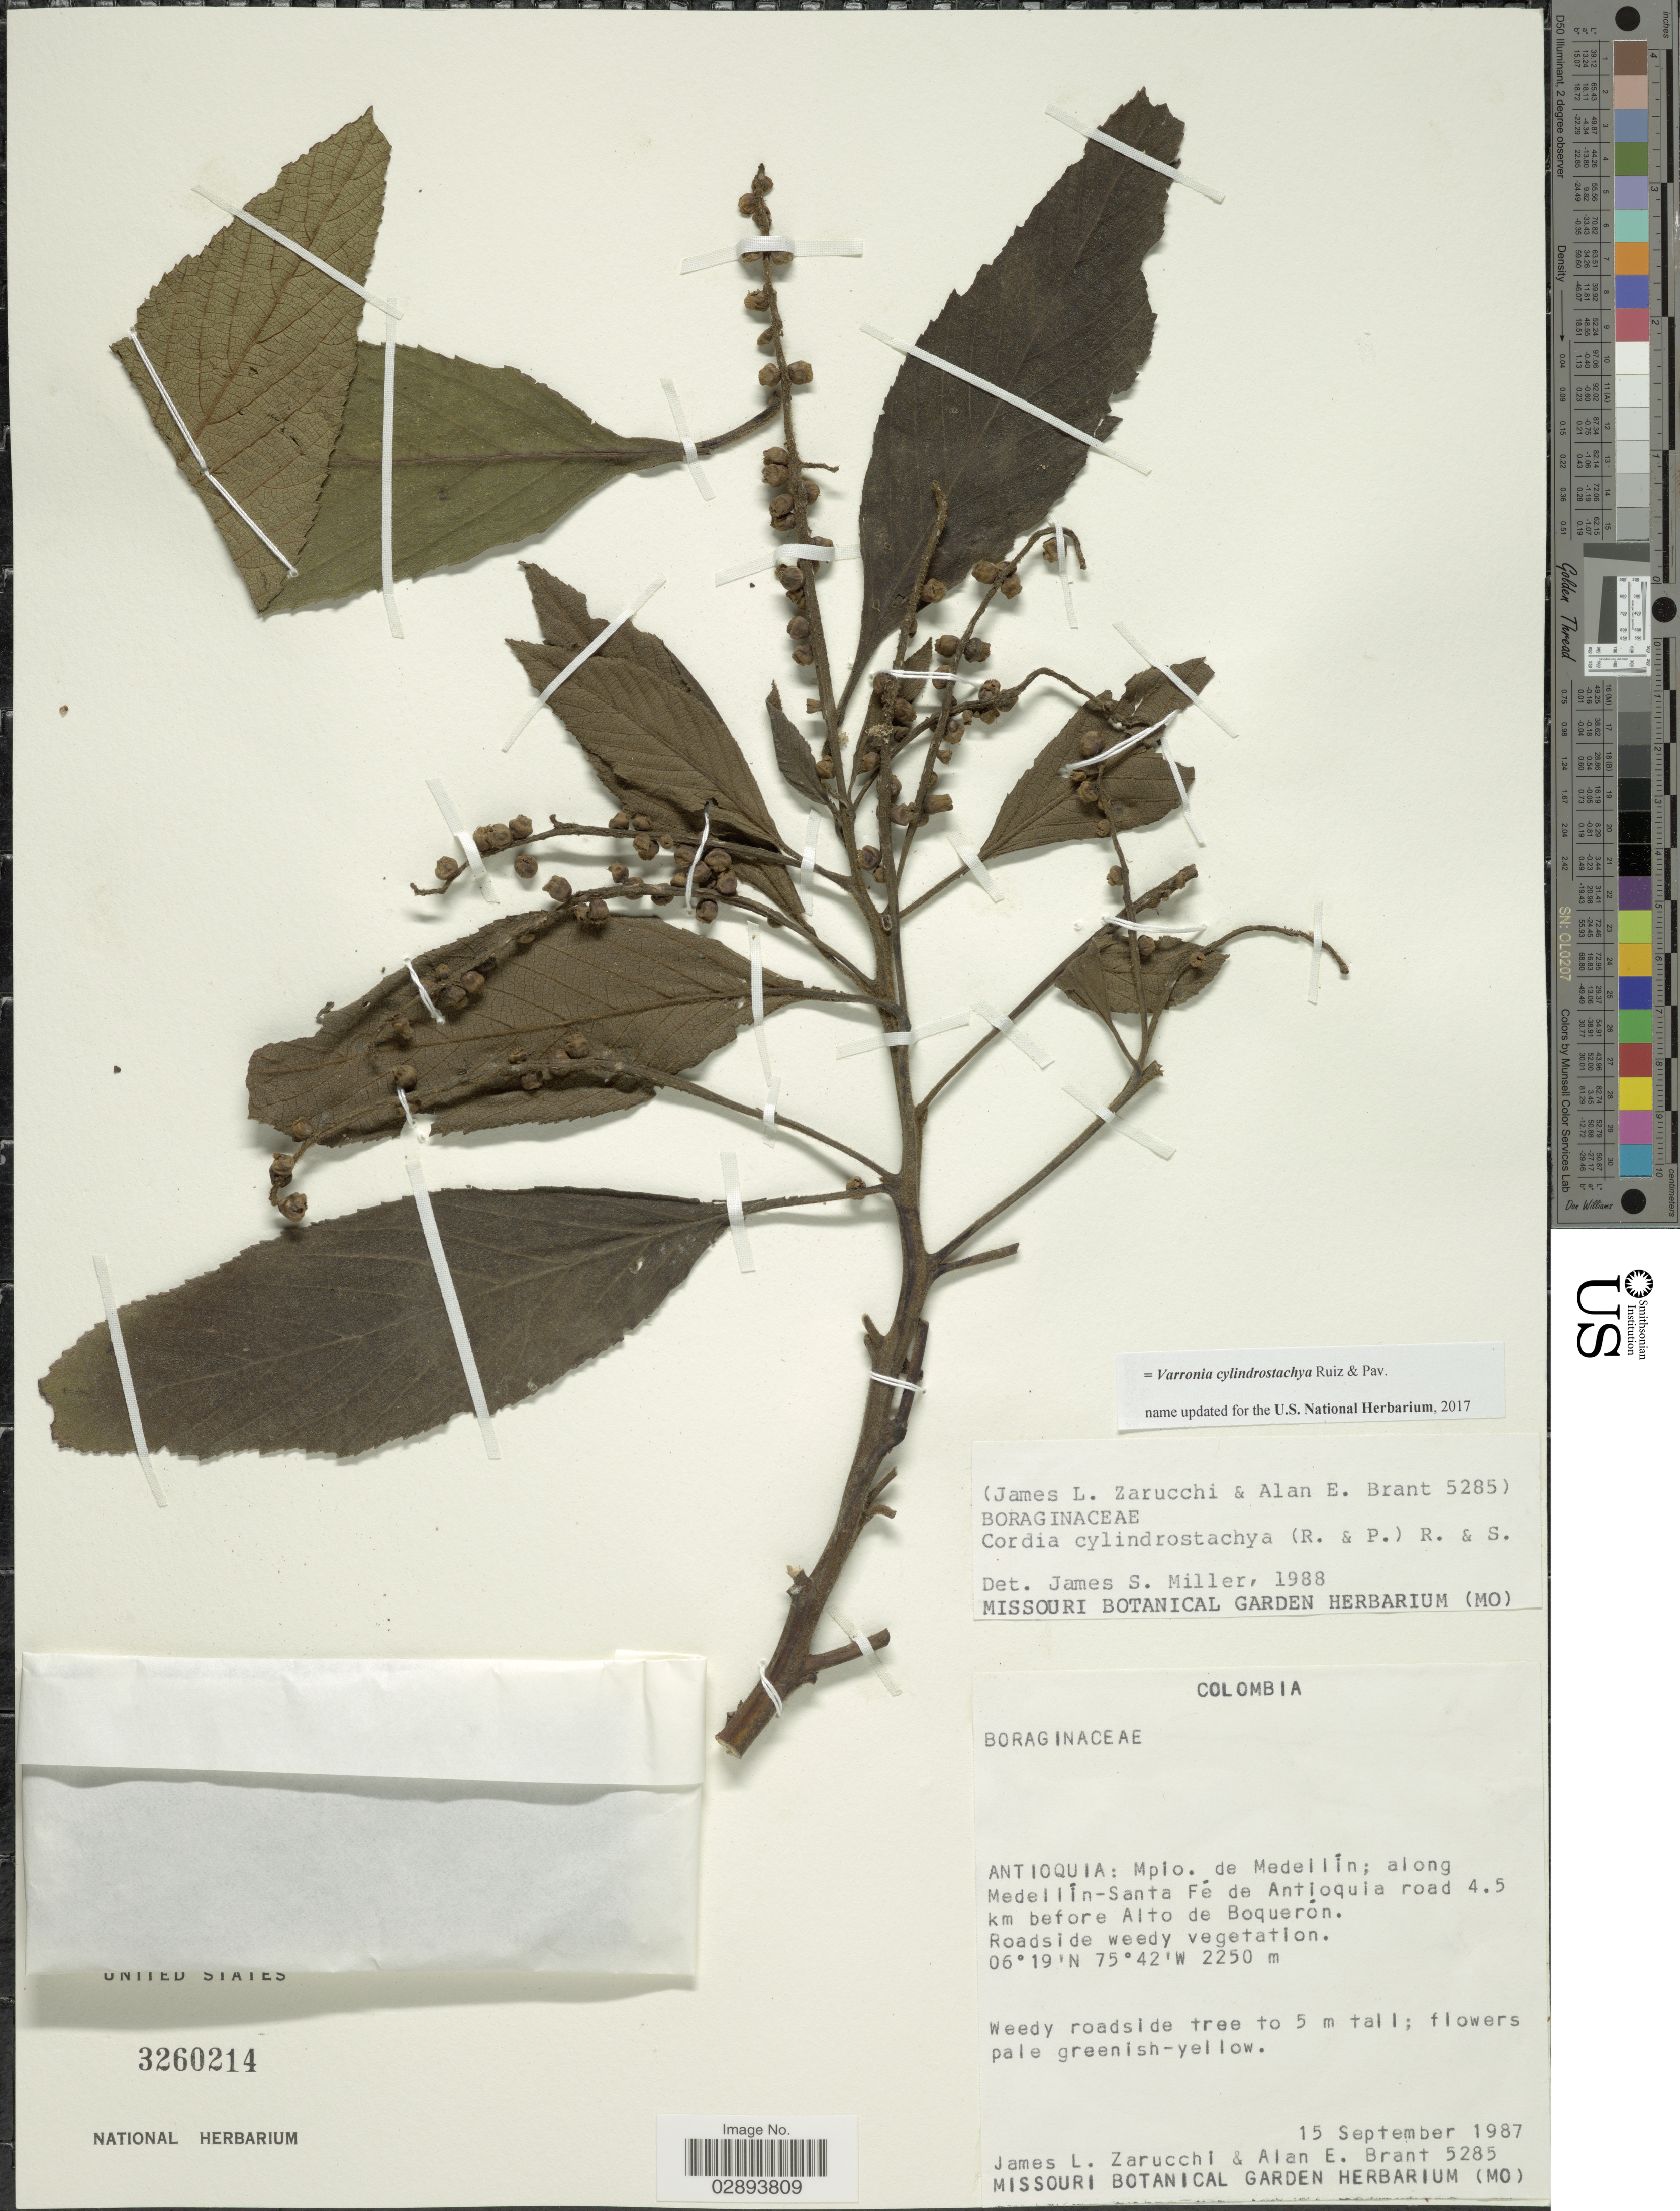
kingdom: Plantae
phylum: Tracheophyta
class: Magnoliopsida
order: Boraginales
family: Cordiaceae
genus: Varronia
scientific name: Varronia cylindrostachya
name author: Ruiz & Pav.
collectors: J. L. Zarucchi & A. Brant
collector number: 5285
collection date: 1987-09-15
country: Colombia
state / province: Antioquia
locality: Mpio. de Medellín, along Medellín-Santa Fé de Antioquia road 4.5 km before Alto de Boquerón.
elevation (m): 2250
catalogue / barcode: US 3260214